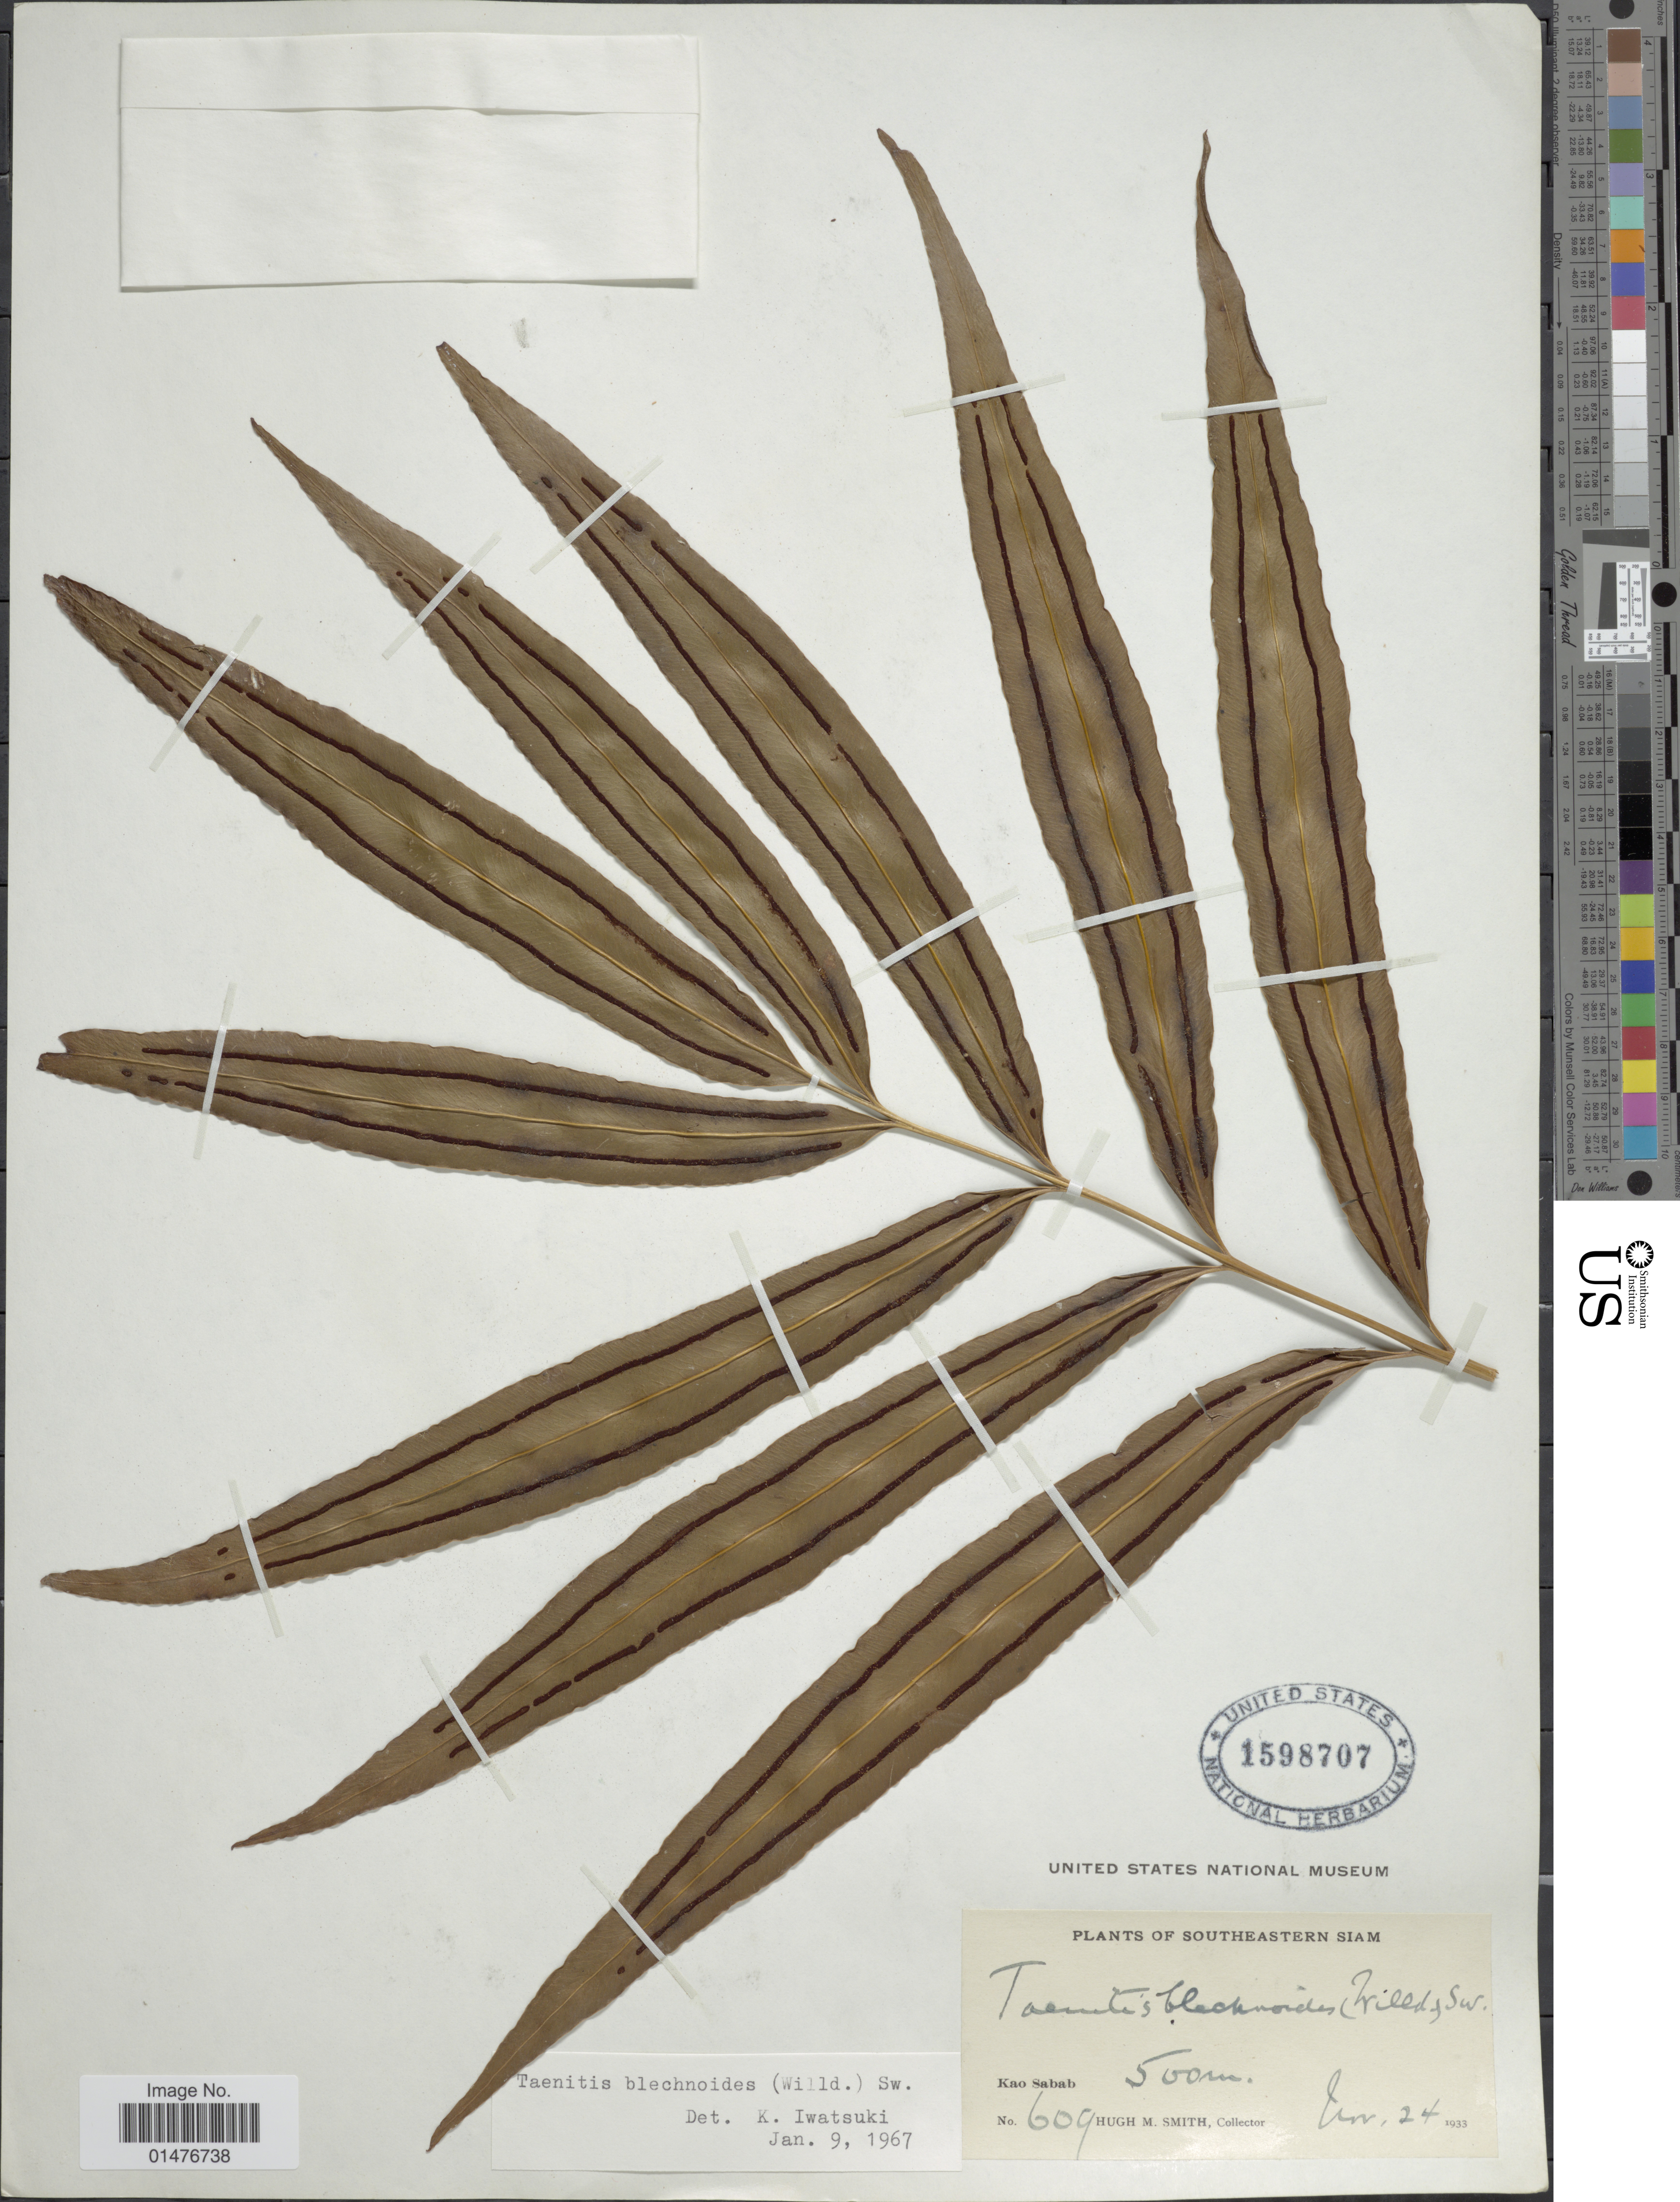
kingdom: Plantae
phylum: Tracheophyta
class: Polypodiopsida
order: Polypodiales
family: Pteridaceae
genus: Taenitis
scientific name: Taenitis blechnoides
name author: (Willd.) Sw.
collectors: F. J. Hermann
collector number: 12605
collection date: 1956-05-01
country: Thailand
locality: Southeastern Siam Kao Sabab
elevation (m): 500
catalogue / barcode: US 2235422